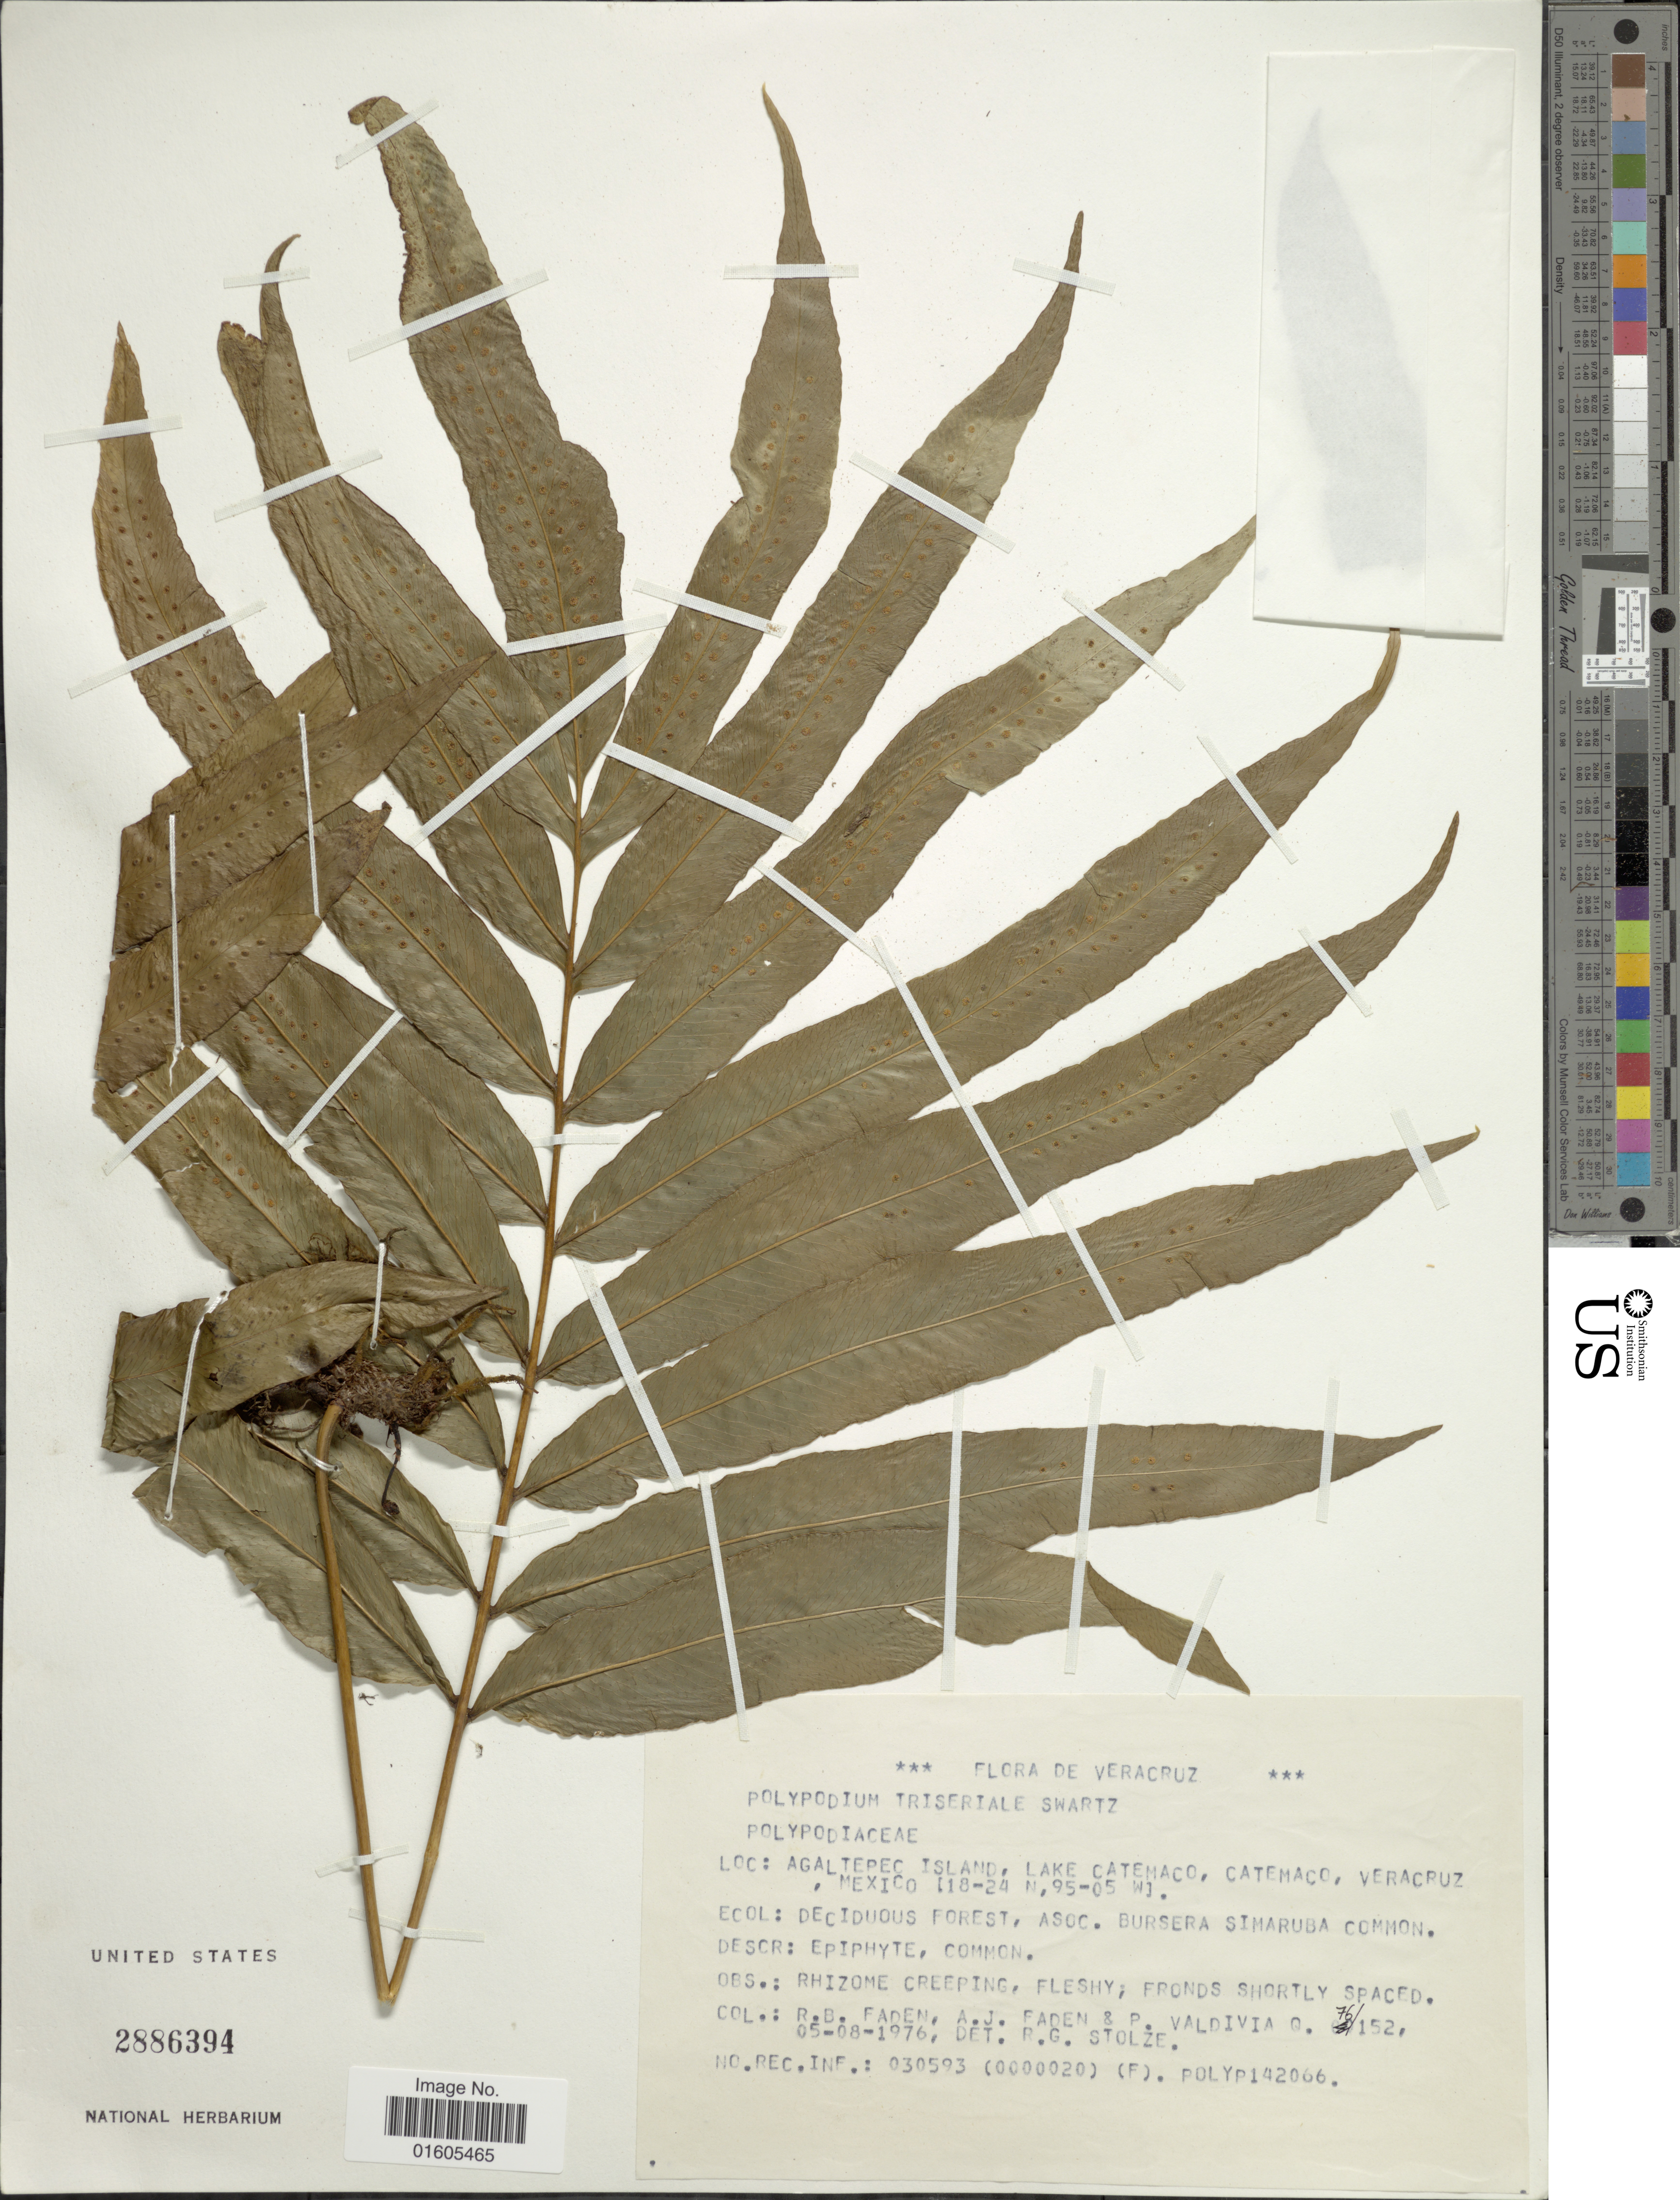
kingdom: Plantae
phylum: Tracheophyta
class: Polypodiopsida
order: Polypodiales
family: Polypodiaceae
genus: Serpocaulon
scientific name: Serpocaulon triseriale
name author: (Sw.) A.R. Sm.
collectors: R. B. Faden, A. J. Faden & P. Valdiva Q.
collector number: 76/152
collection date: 1976-08-05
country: Mexico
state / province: Veracruz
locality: Vera Cruz, Agaltepec island, Lake Catemaco, Catemaco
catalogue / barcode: US 2886394